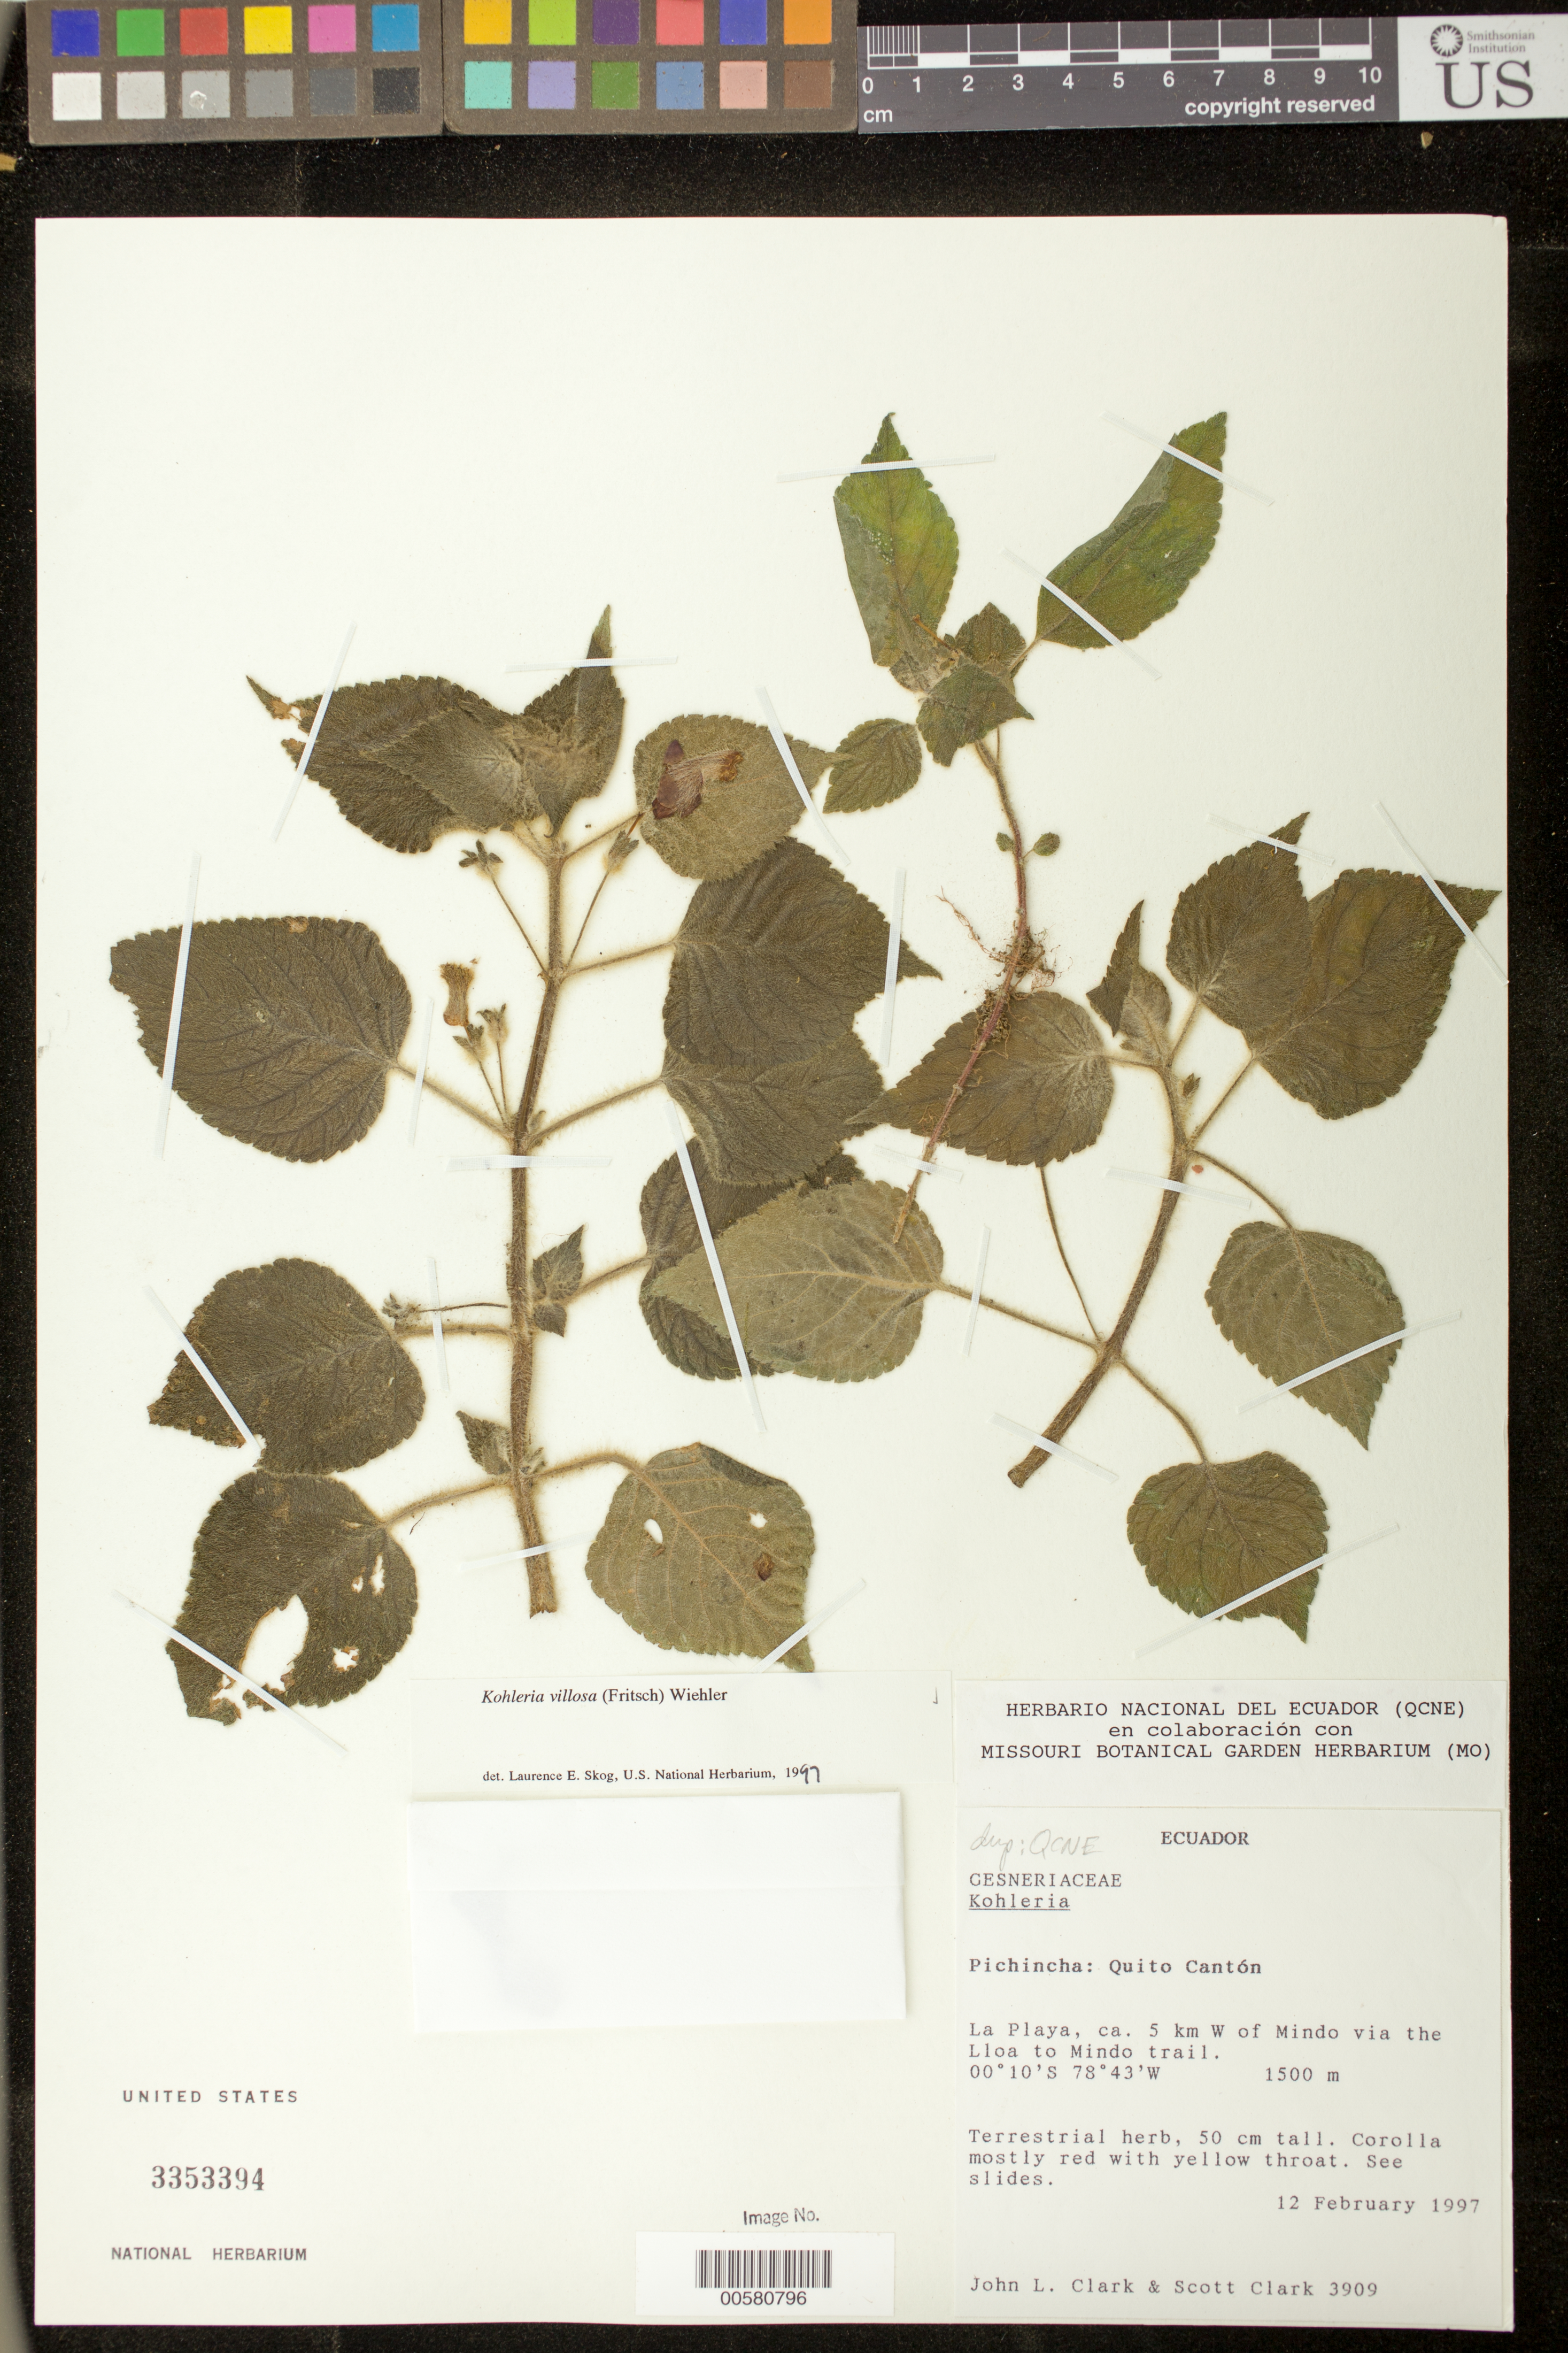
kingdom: Plantae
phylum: Tracheophyta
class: Magnoliopsida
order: Lamiales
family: Gesneriaceae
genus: Kohleria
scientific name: Kohleria villosa var. villosa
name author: (Fritsch) Wiehler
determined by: Skog, Laurence E.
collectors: J. L. Clark & S. Clark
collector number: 3909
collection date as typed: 12 Feb 1997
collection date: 1997-02-12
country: Ecuador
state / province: Pichincha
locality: Quito Cantón. La Playa, ca. 5 km W of Mindo via the Lloa to Mindo trail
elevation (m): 1500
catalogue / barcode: US 3353394